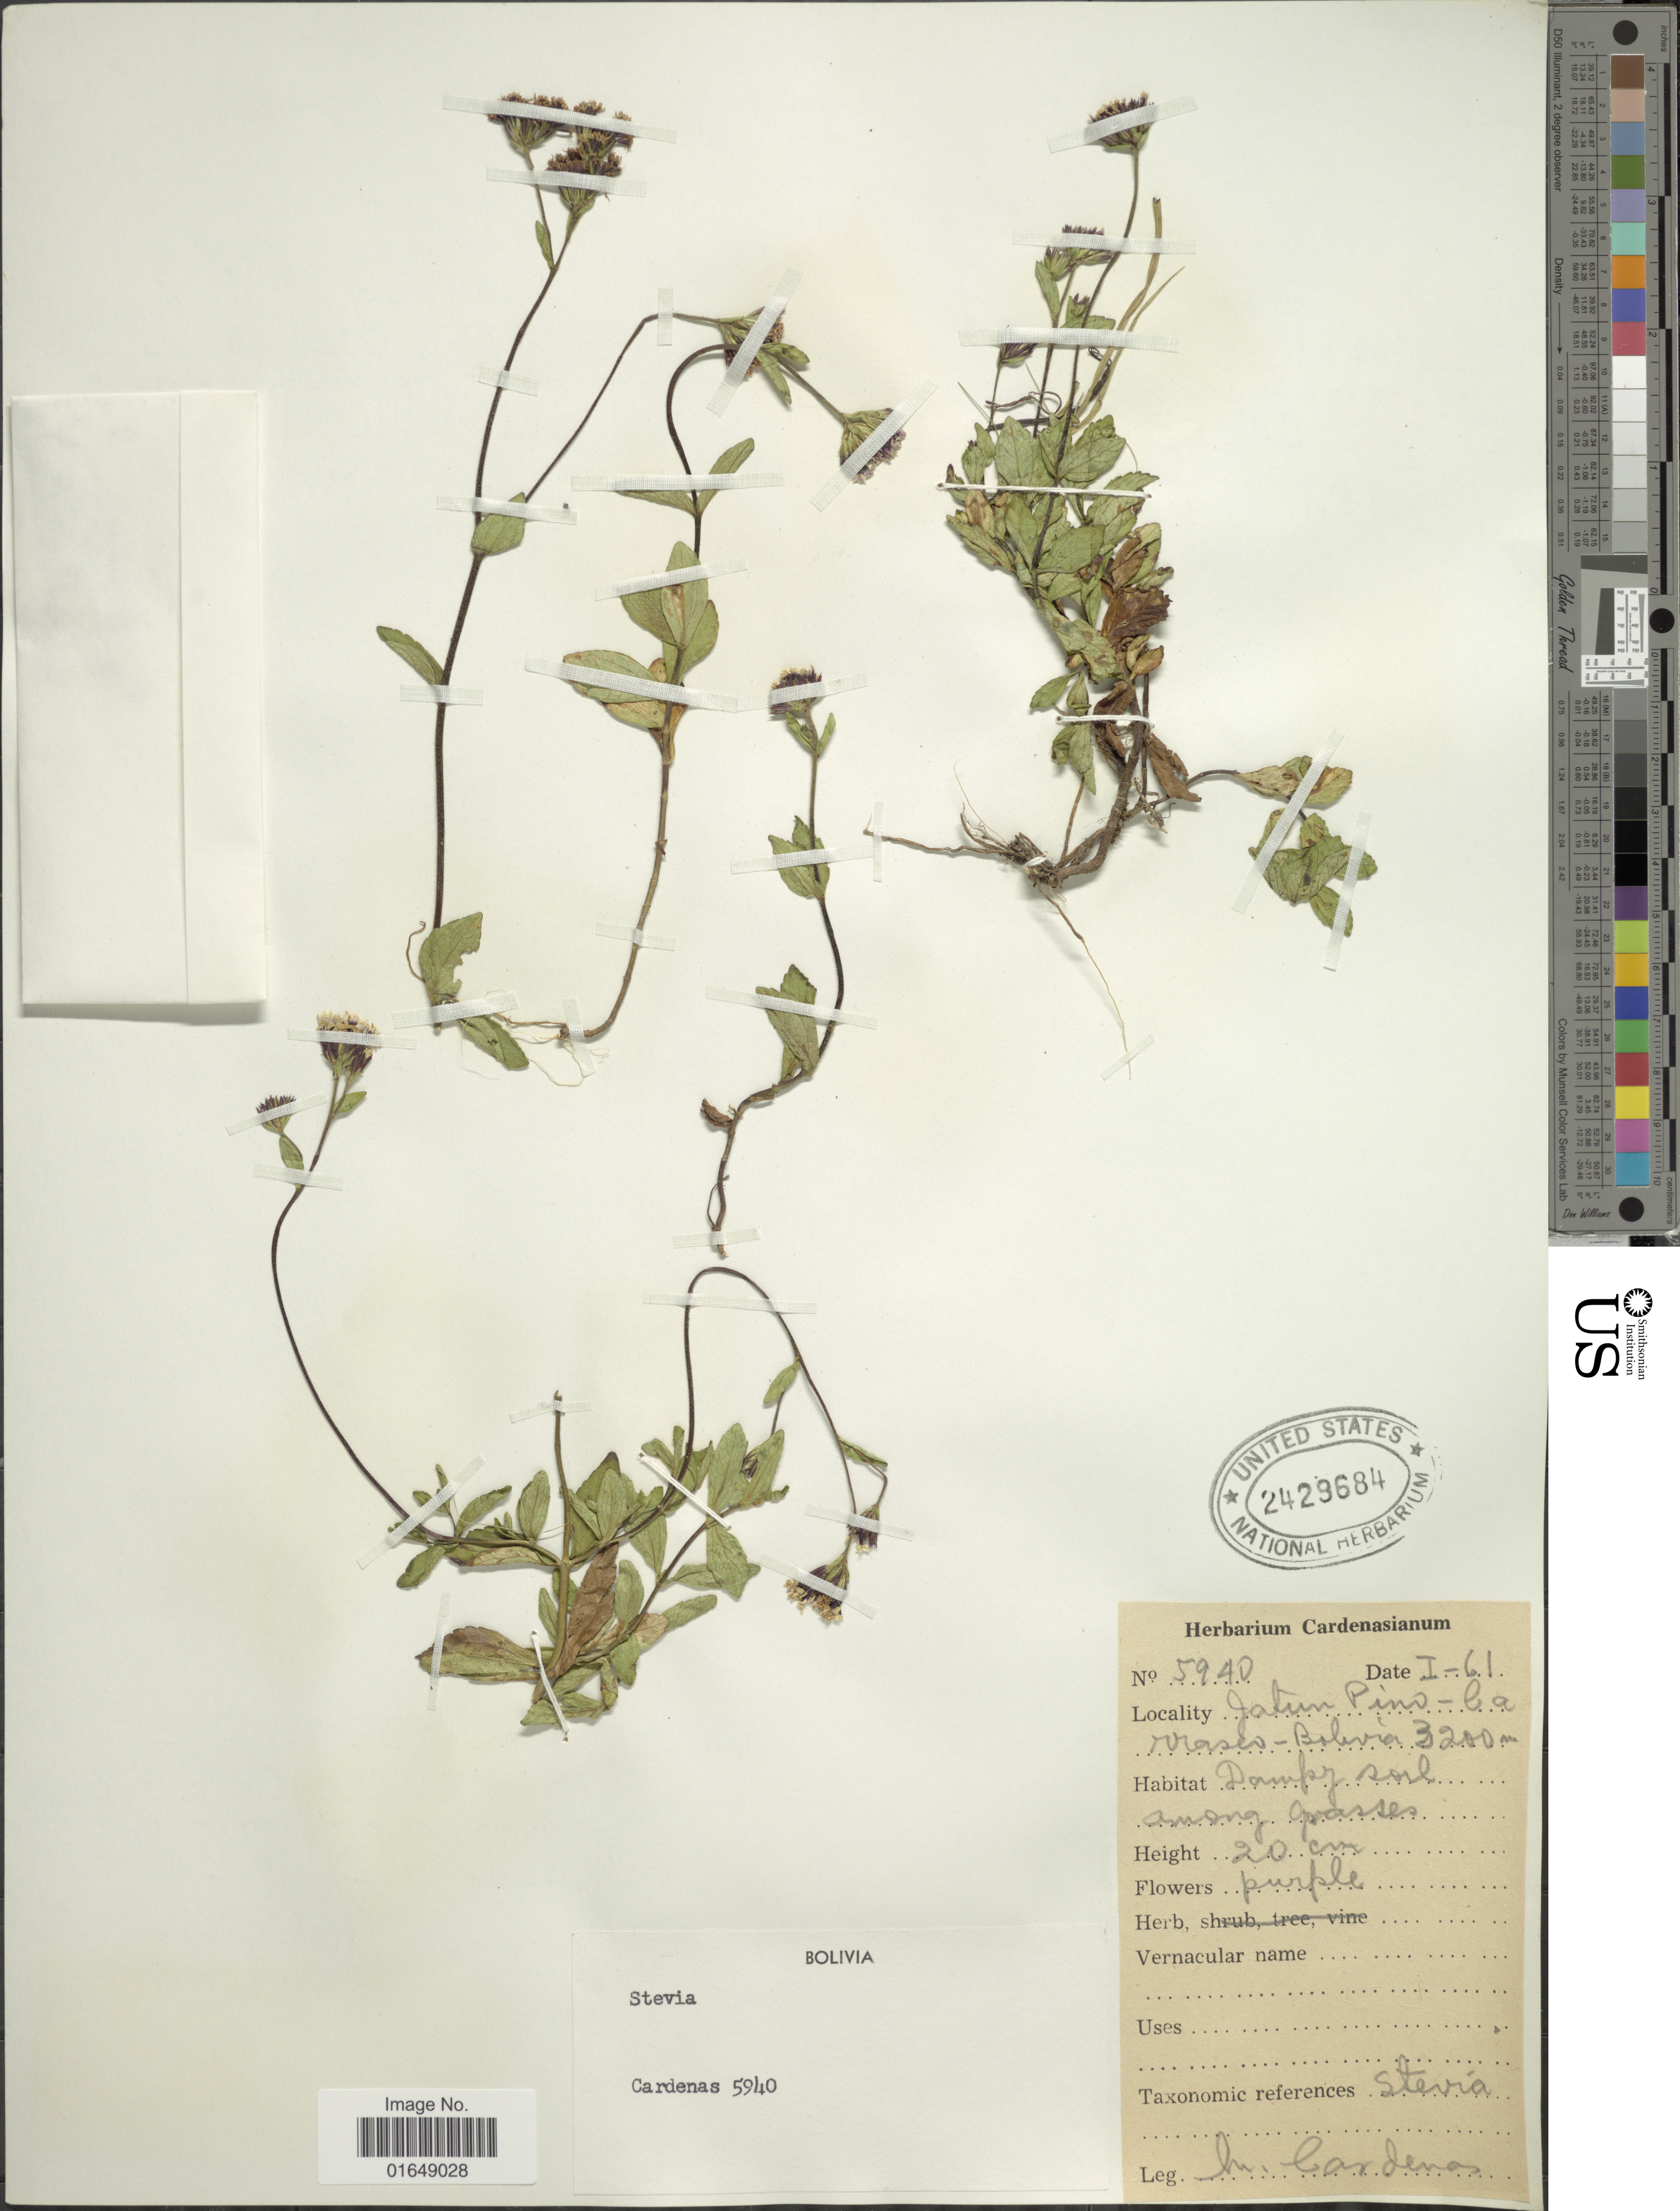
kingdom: Plantae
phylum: Tracheophyta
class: Magnoliopsida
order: Asterales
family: Asteraceae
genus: Stevia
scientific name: Stevia sp.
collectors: M. Cárdenas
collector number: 5940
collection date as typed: Transcribed d/m/y: /1/61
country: Bolivia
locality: Jatun Pino-Carrasco.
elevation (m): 3200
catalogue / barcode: US 2429684